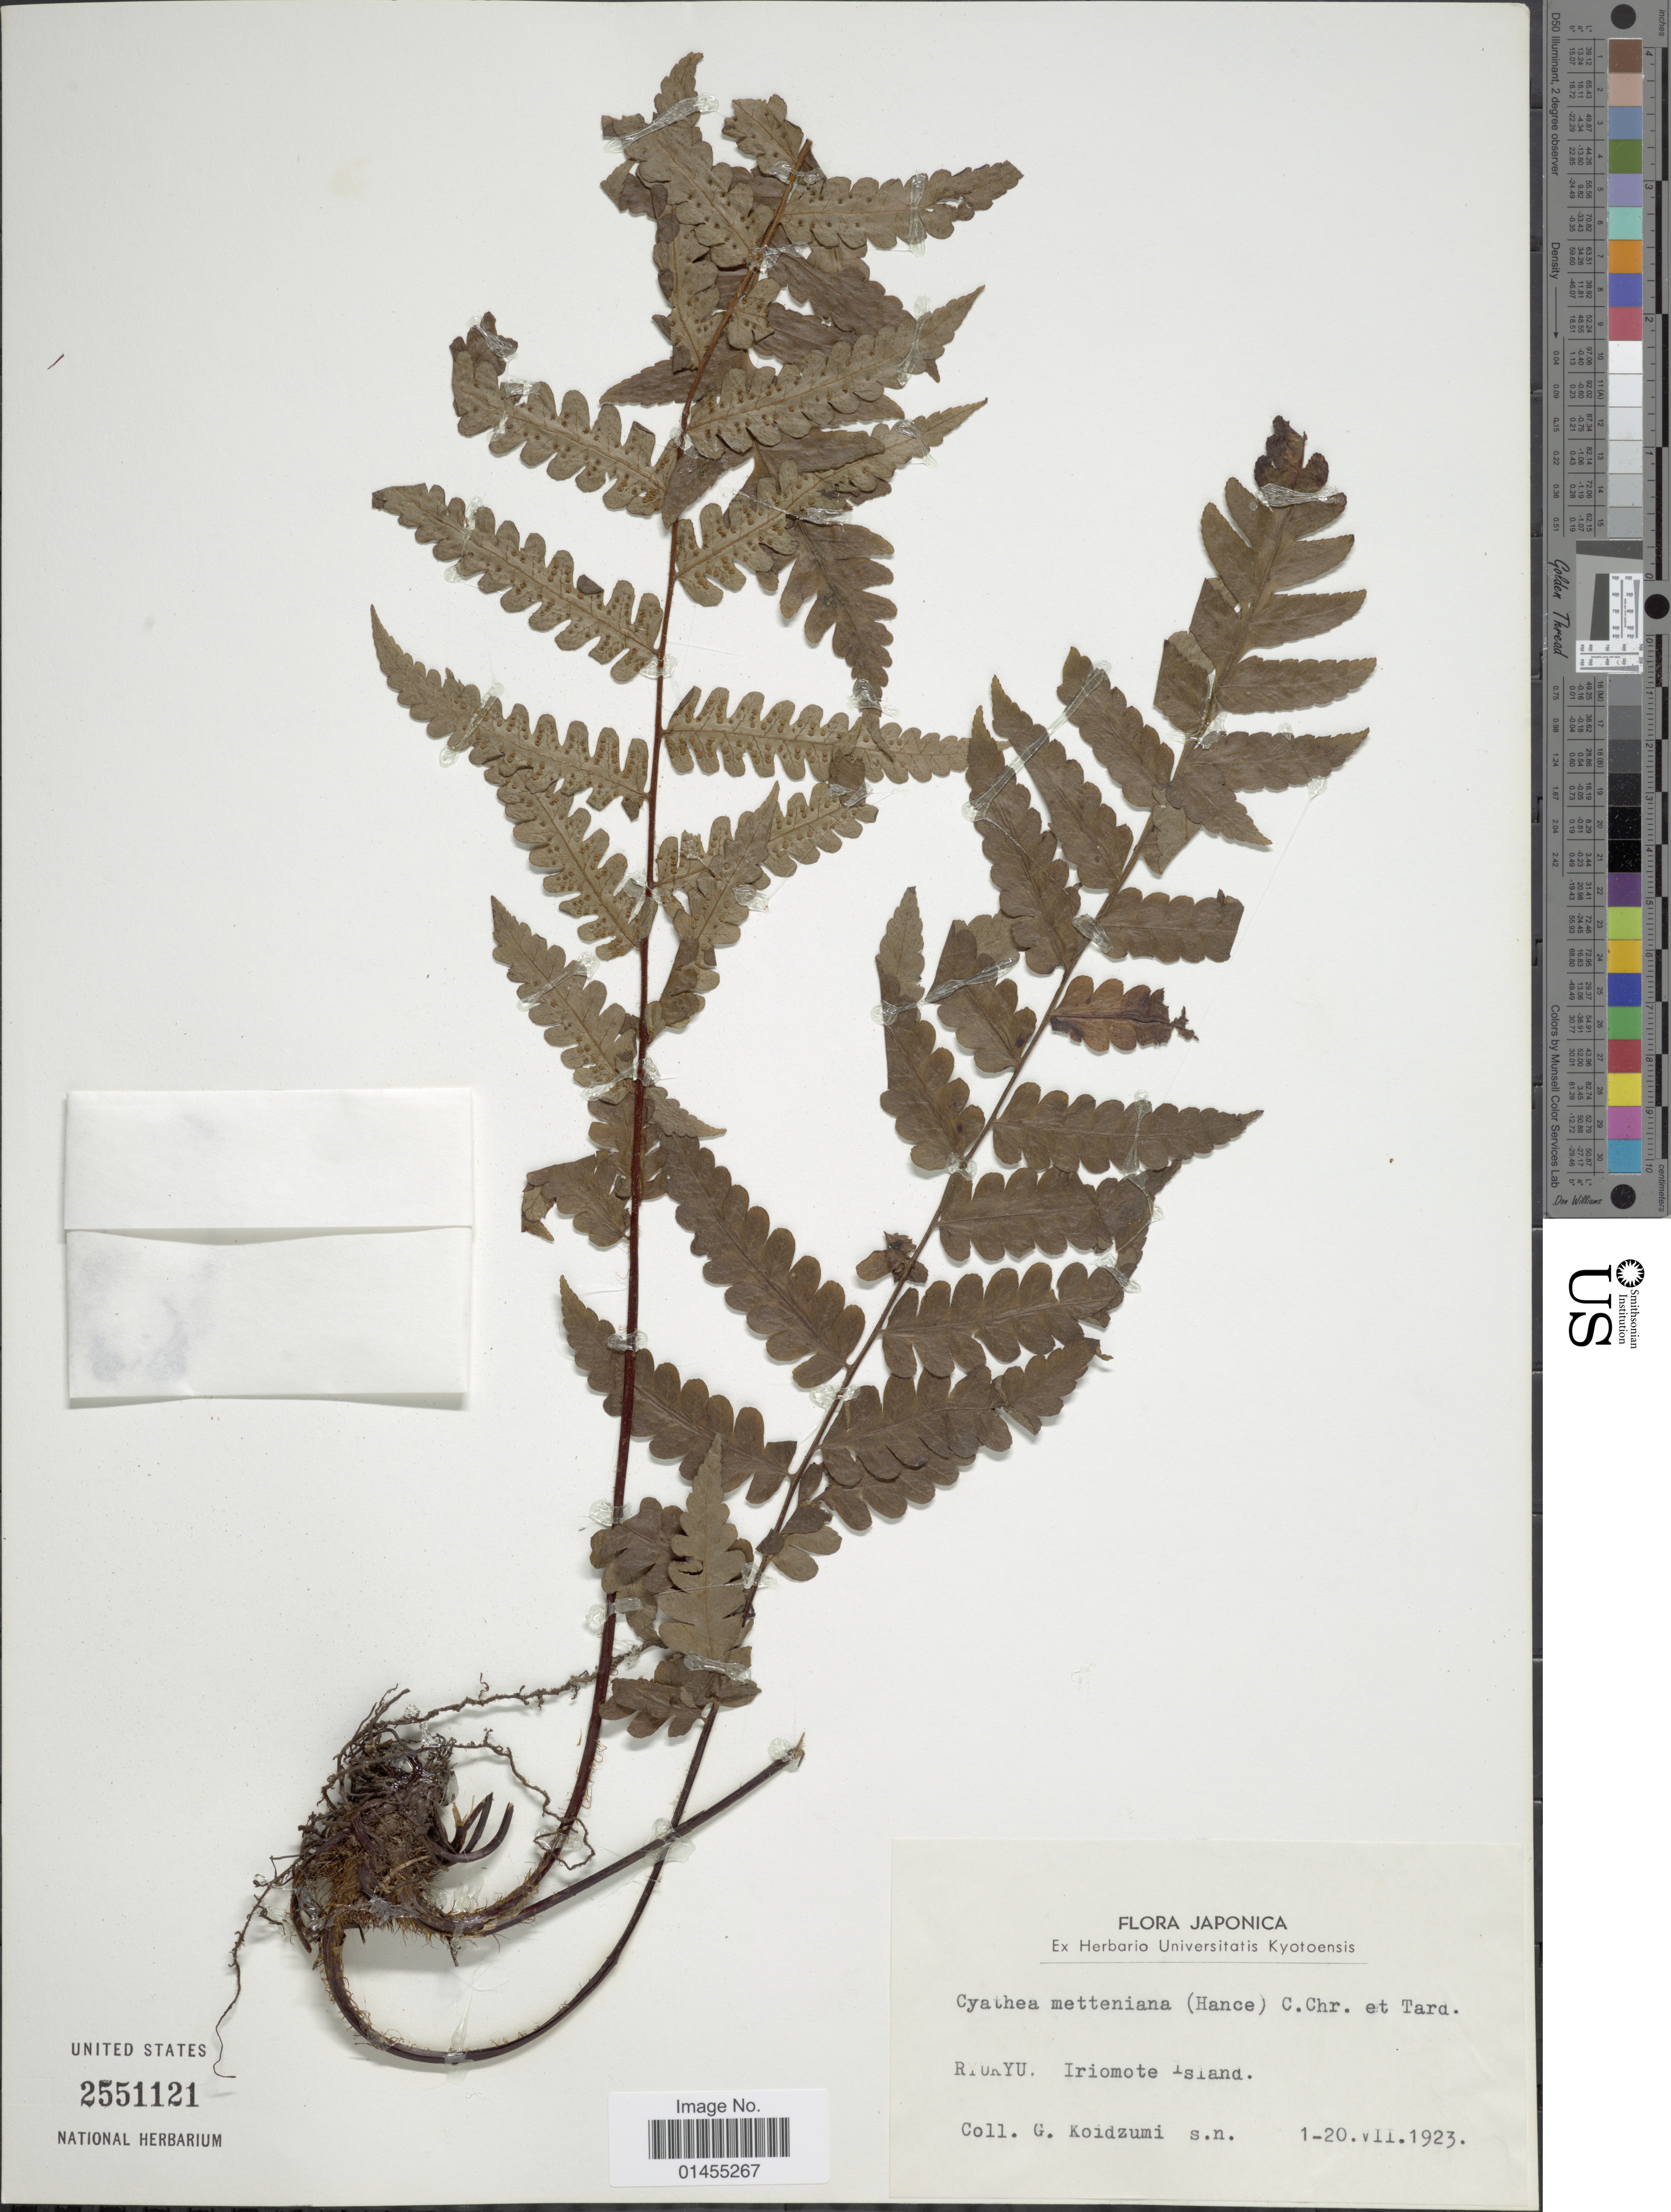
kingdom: Plantae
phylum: Tracheophyta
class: Polypodiopsida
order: Cyatheales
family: Cyatheaceae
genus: Alsophila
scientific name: Alsophila metteniana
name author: Hance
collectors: G. Koidzumi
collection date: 1923-07-01/1923-07-20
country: Japan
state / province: Okinawa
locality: Ryukyu. Iriomote Island.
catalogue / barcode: US 2551121